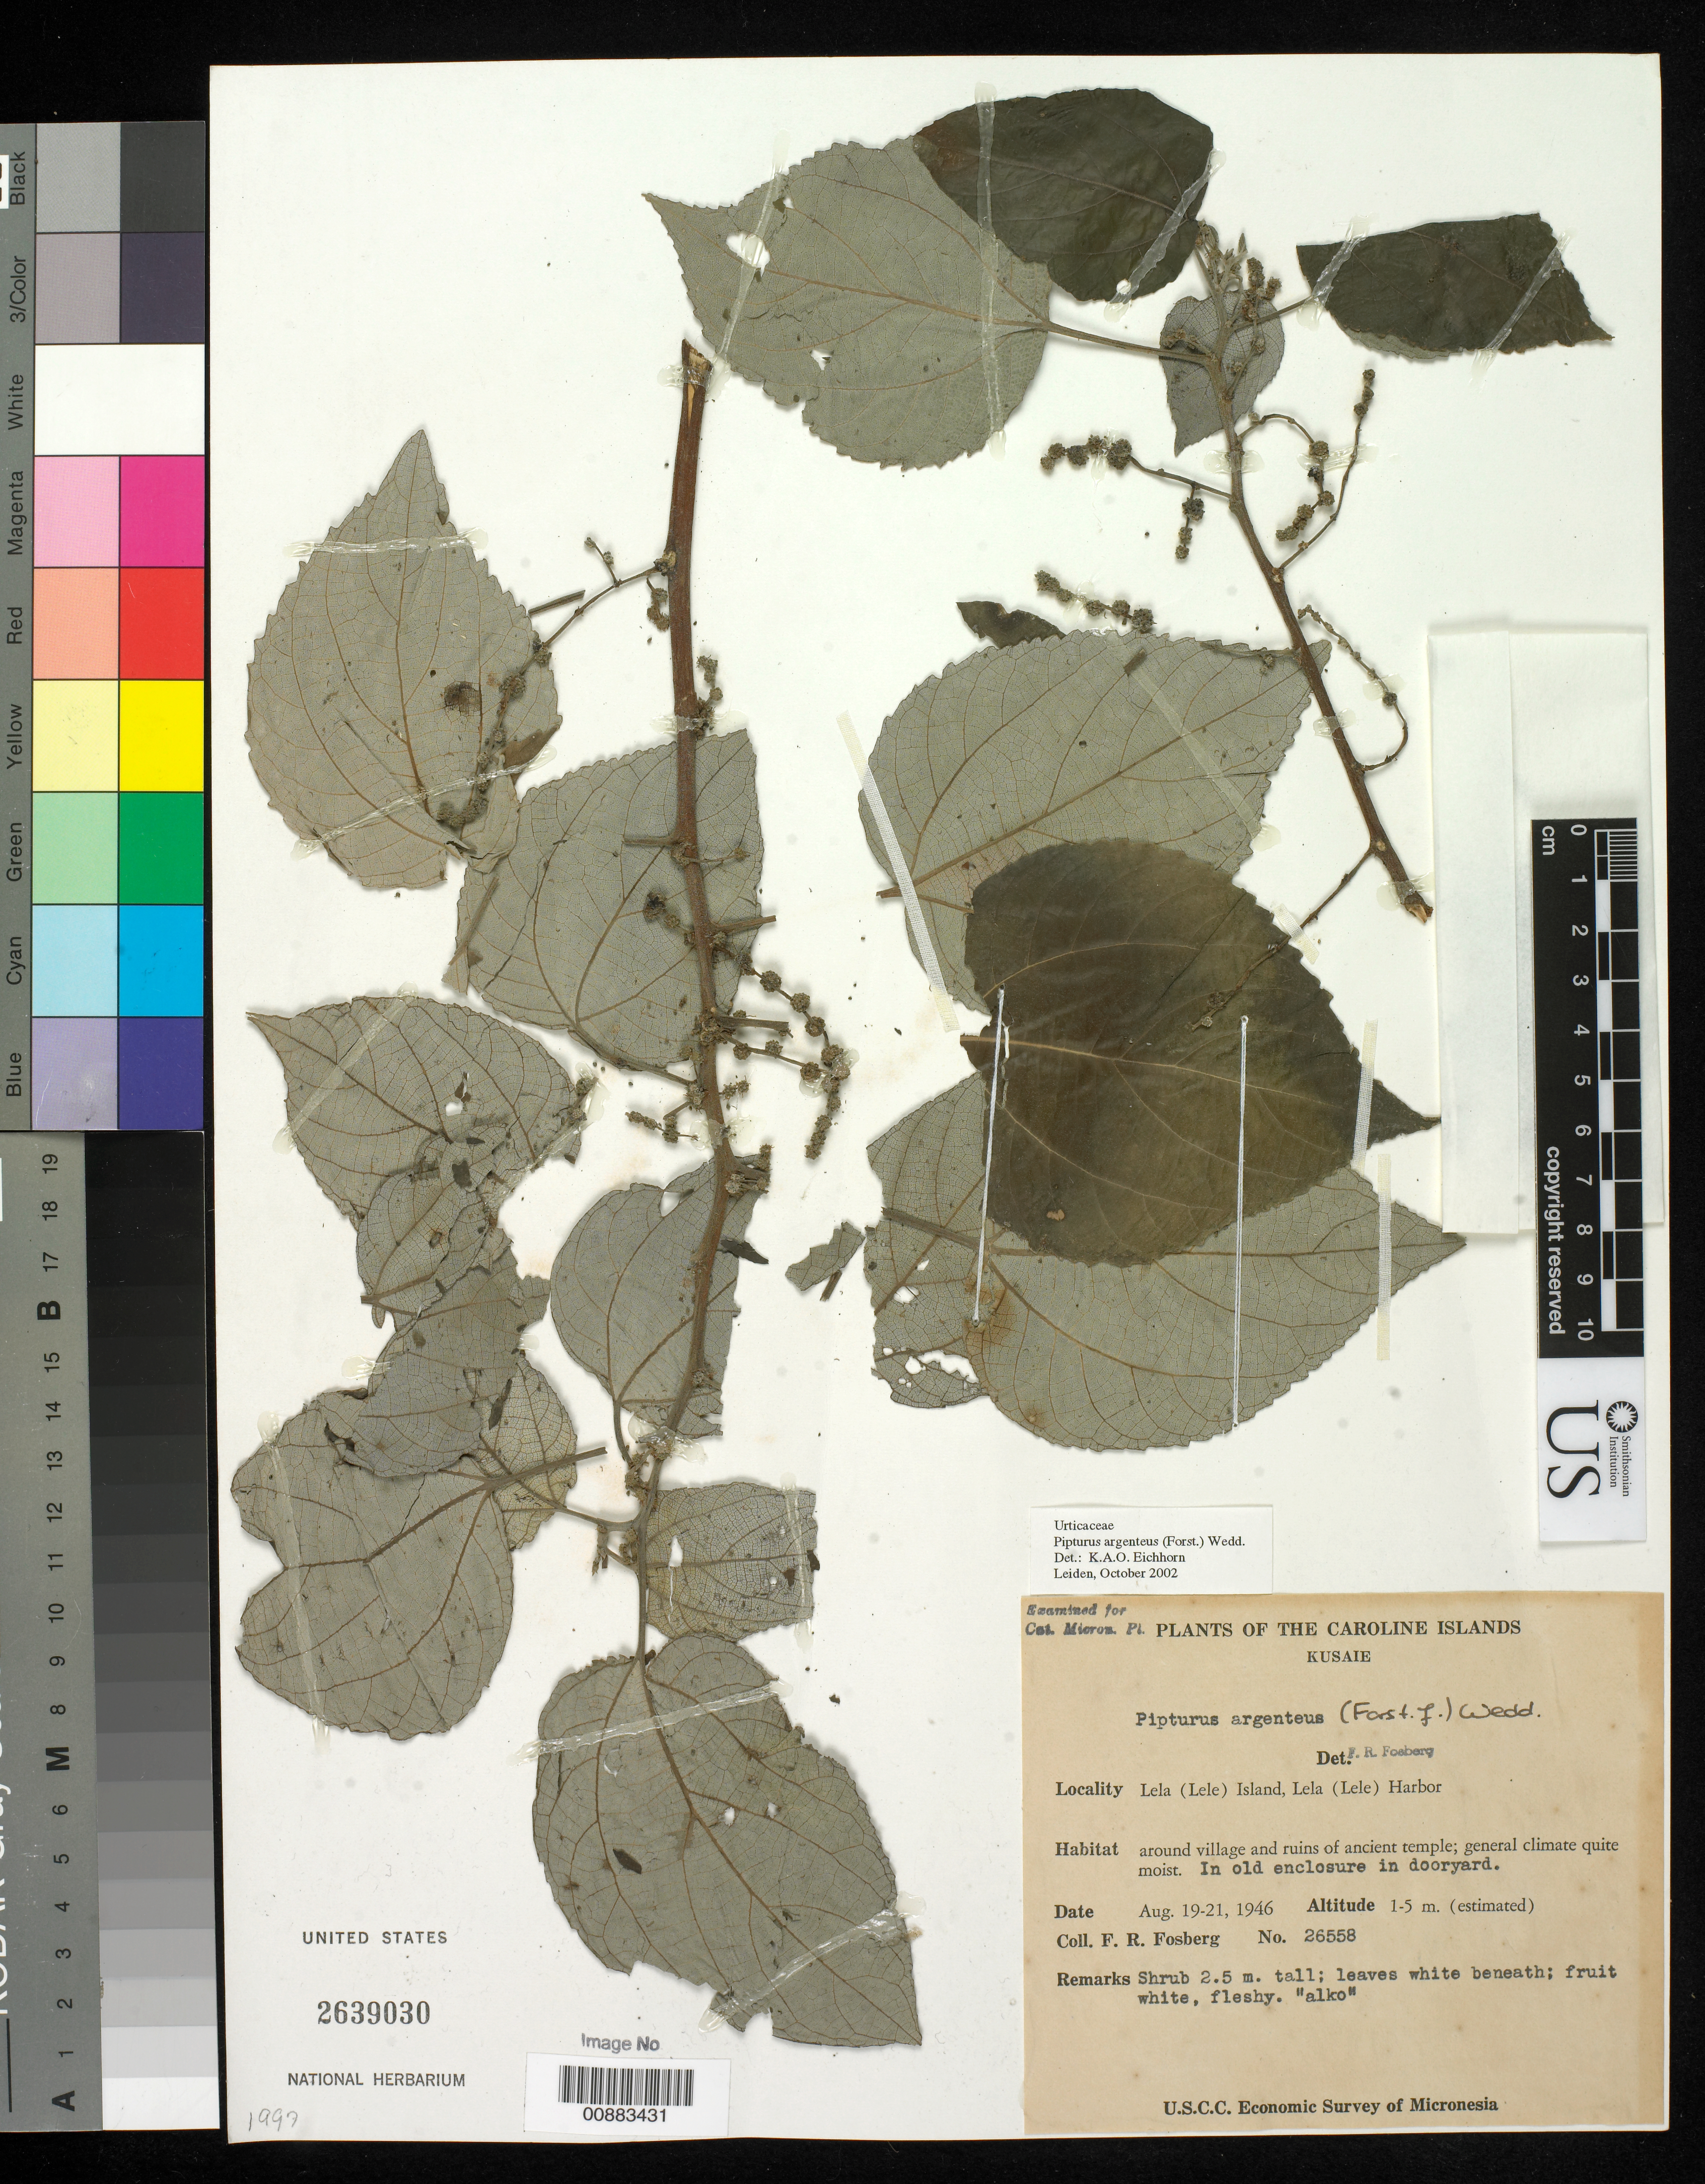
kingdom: Plantae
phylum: Tracheophyta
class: Magnoliopsida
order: Rosales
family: Urticaceae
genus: Pipturus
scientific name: Pipturus argenteus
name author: (G. Forst.) Wedd.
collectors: F. R. Fosberg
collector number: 26558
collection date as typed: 19 Aug 1946 to 21 Aug 1946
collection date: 1946-08-19/1946-08-21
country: Micronesia, Federated States of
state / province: Pohnpei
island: Pohnpei [Ponape]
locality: Lela Islet and harbor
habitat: Around village and ruins of ancient temple, general climate quite moist. In old enclosure in dooryard.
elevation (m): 1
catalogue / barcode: US 2639030